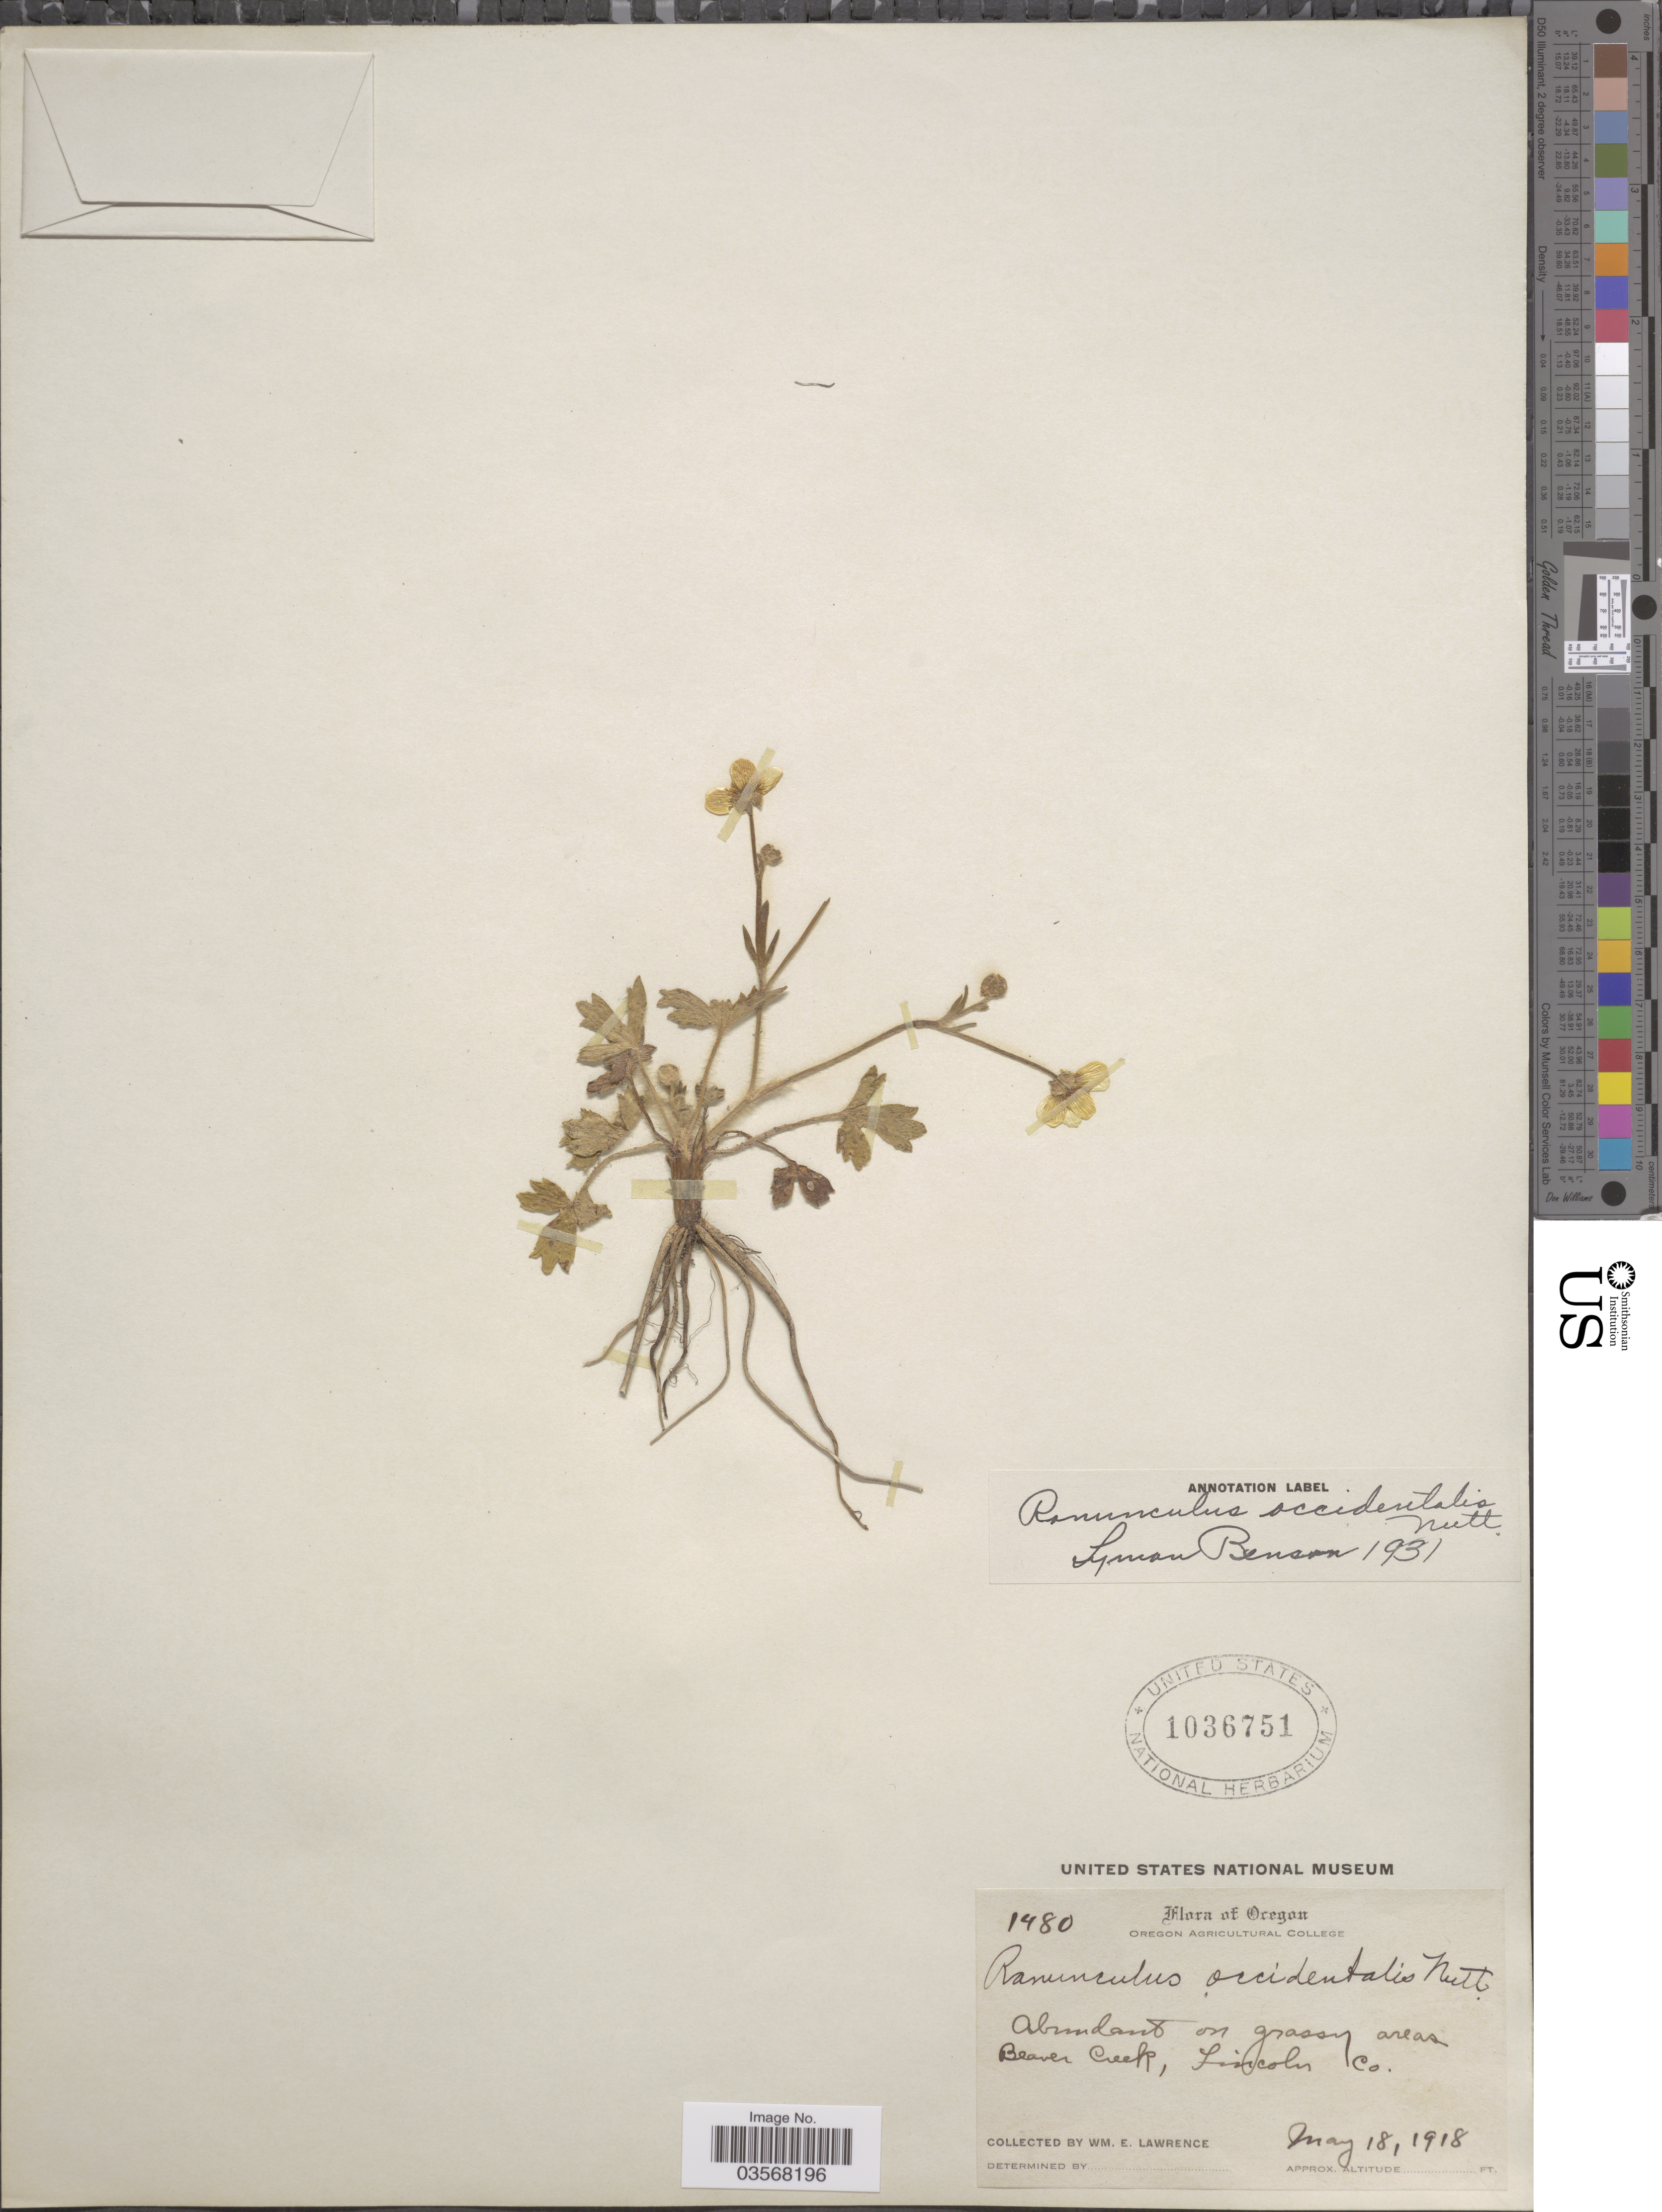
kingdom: Plantae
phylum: Tracheophyta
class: Magnoliopsida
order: Ranunculales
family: Ranunculaceae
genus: Ranunculus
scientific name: Ranunculus occidentalis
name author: Nutt.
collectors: W. Lawrence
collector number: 1480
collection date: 1918-05-18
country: United States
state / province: Oregon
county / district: Lincoln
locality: Abundant on grassy areas Beaver Creek, Lincoln Co.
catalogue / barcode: US 1036751